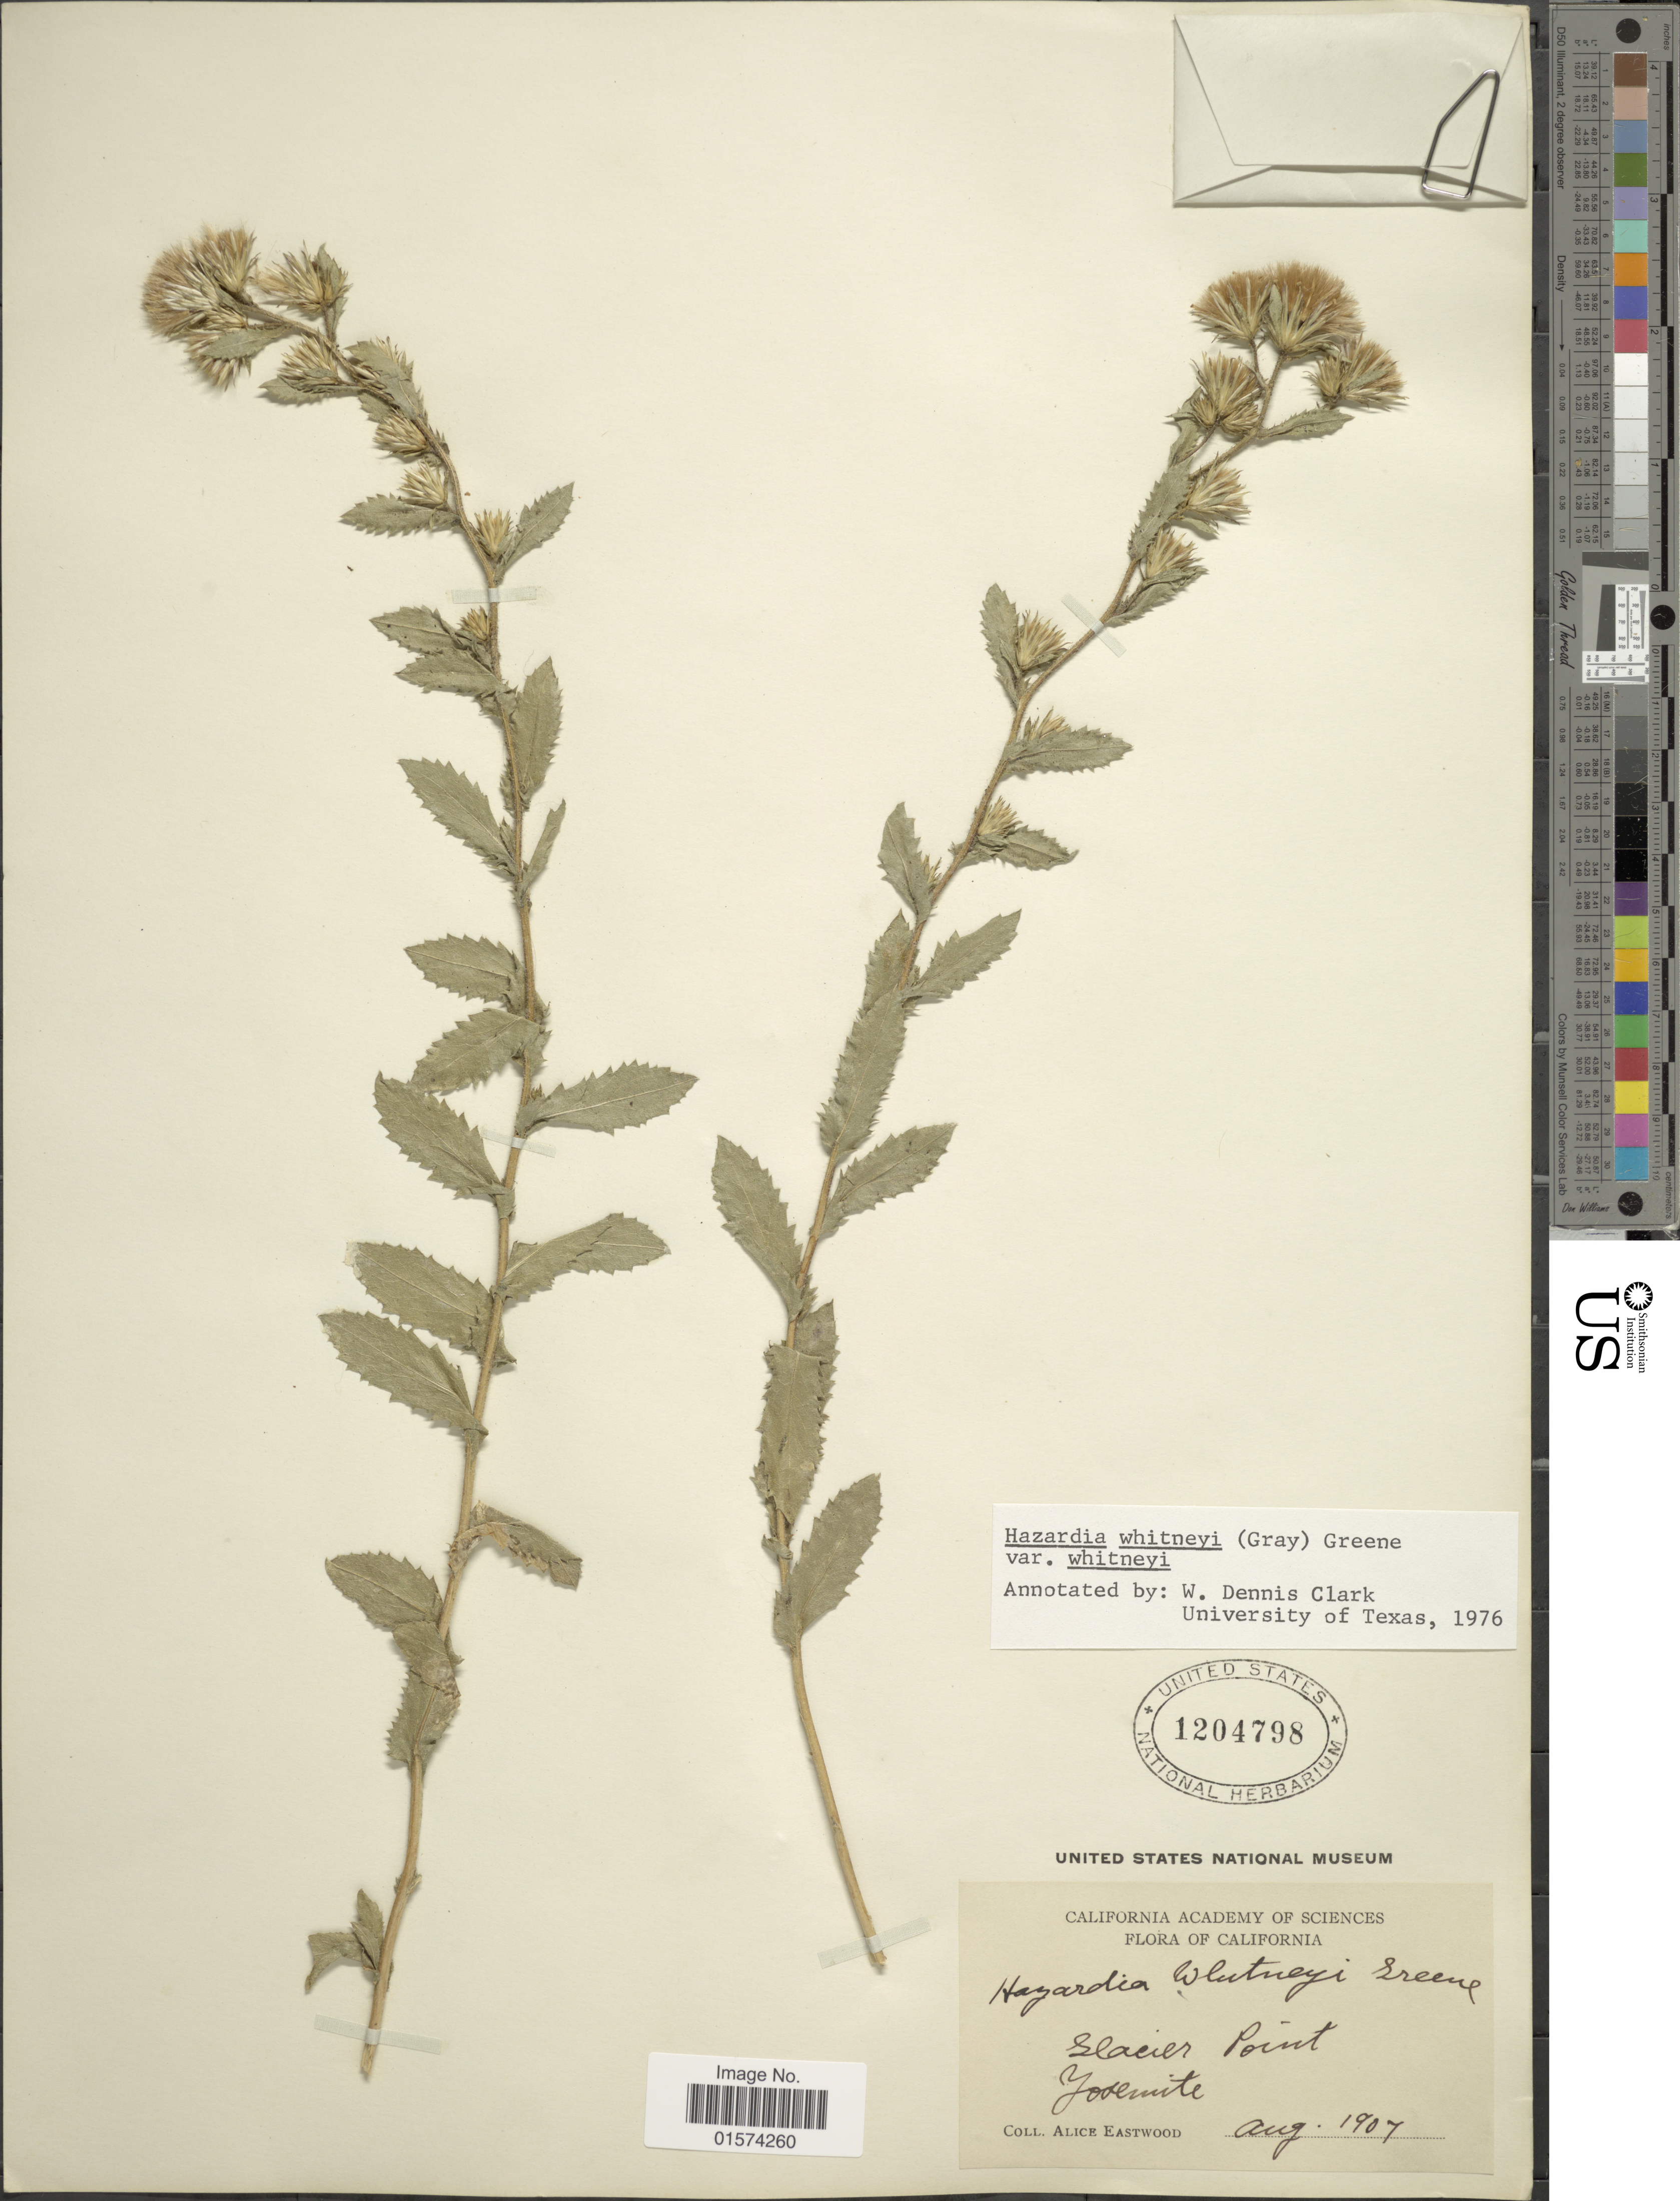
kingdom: Plantae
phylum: Tracheophyta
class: Magnoliopsida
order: Asterales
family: Asteraceae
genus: Hazardia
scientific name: Hazardia whitneyi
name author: (A. Gray) Greene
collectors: A. Eastwood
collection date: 1907-08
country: United States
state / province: California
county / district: Mariposa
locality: Glacier Point, Yosemite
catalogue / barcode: US 1204798